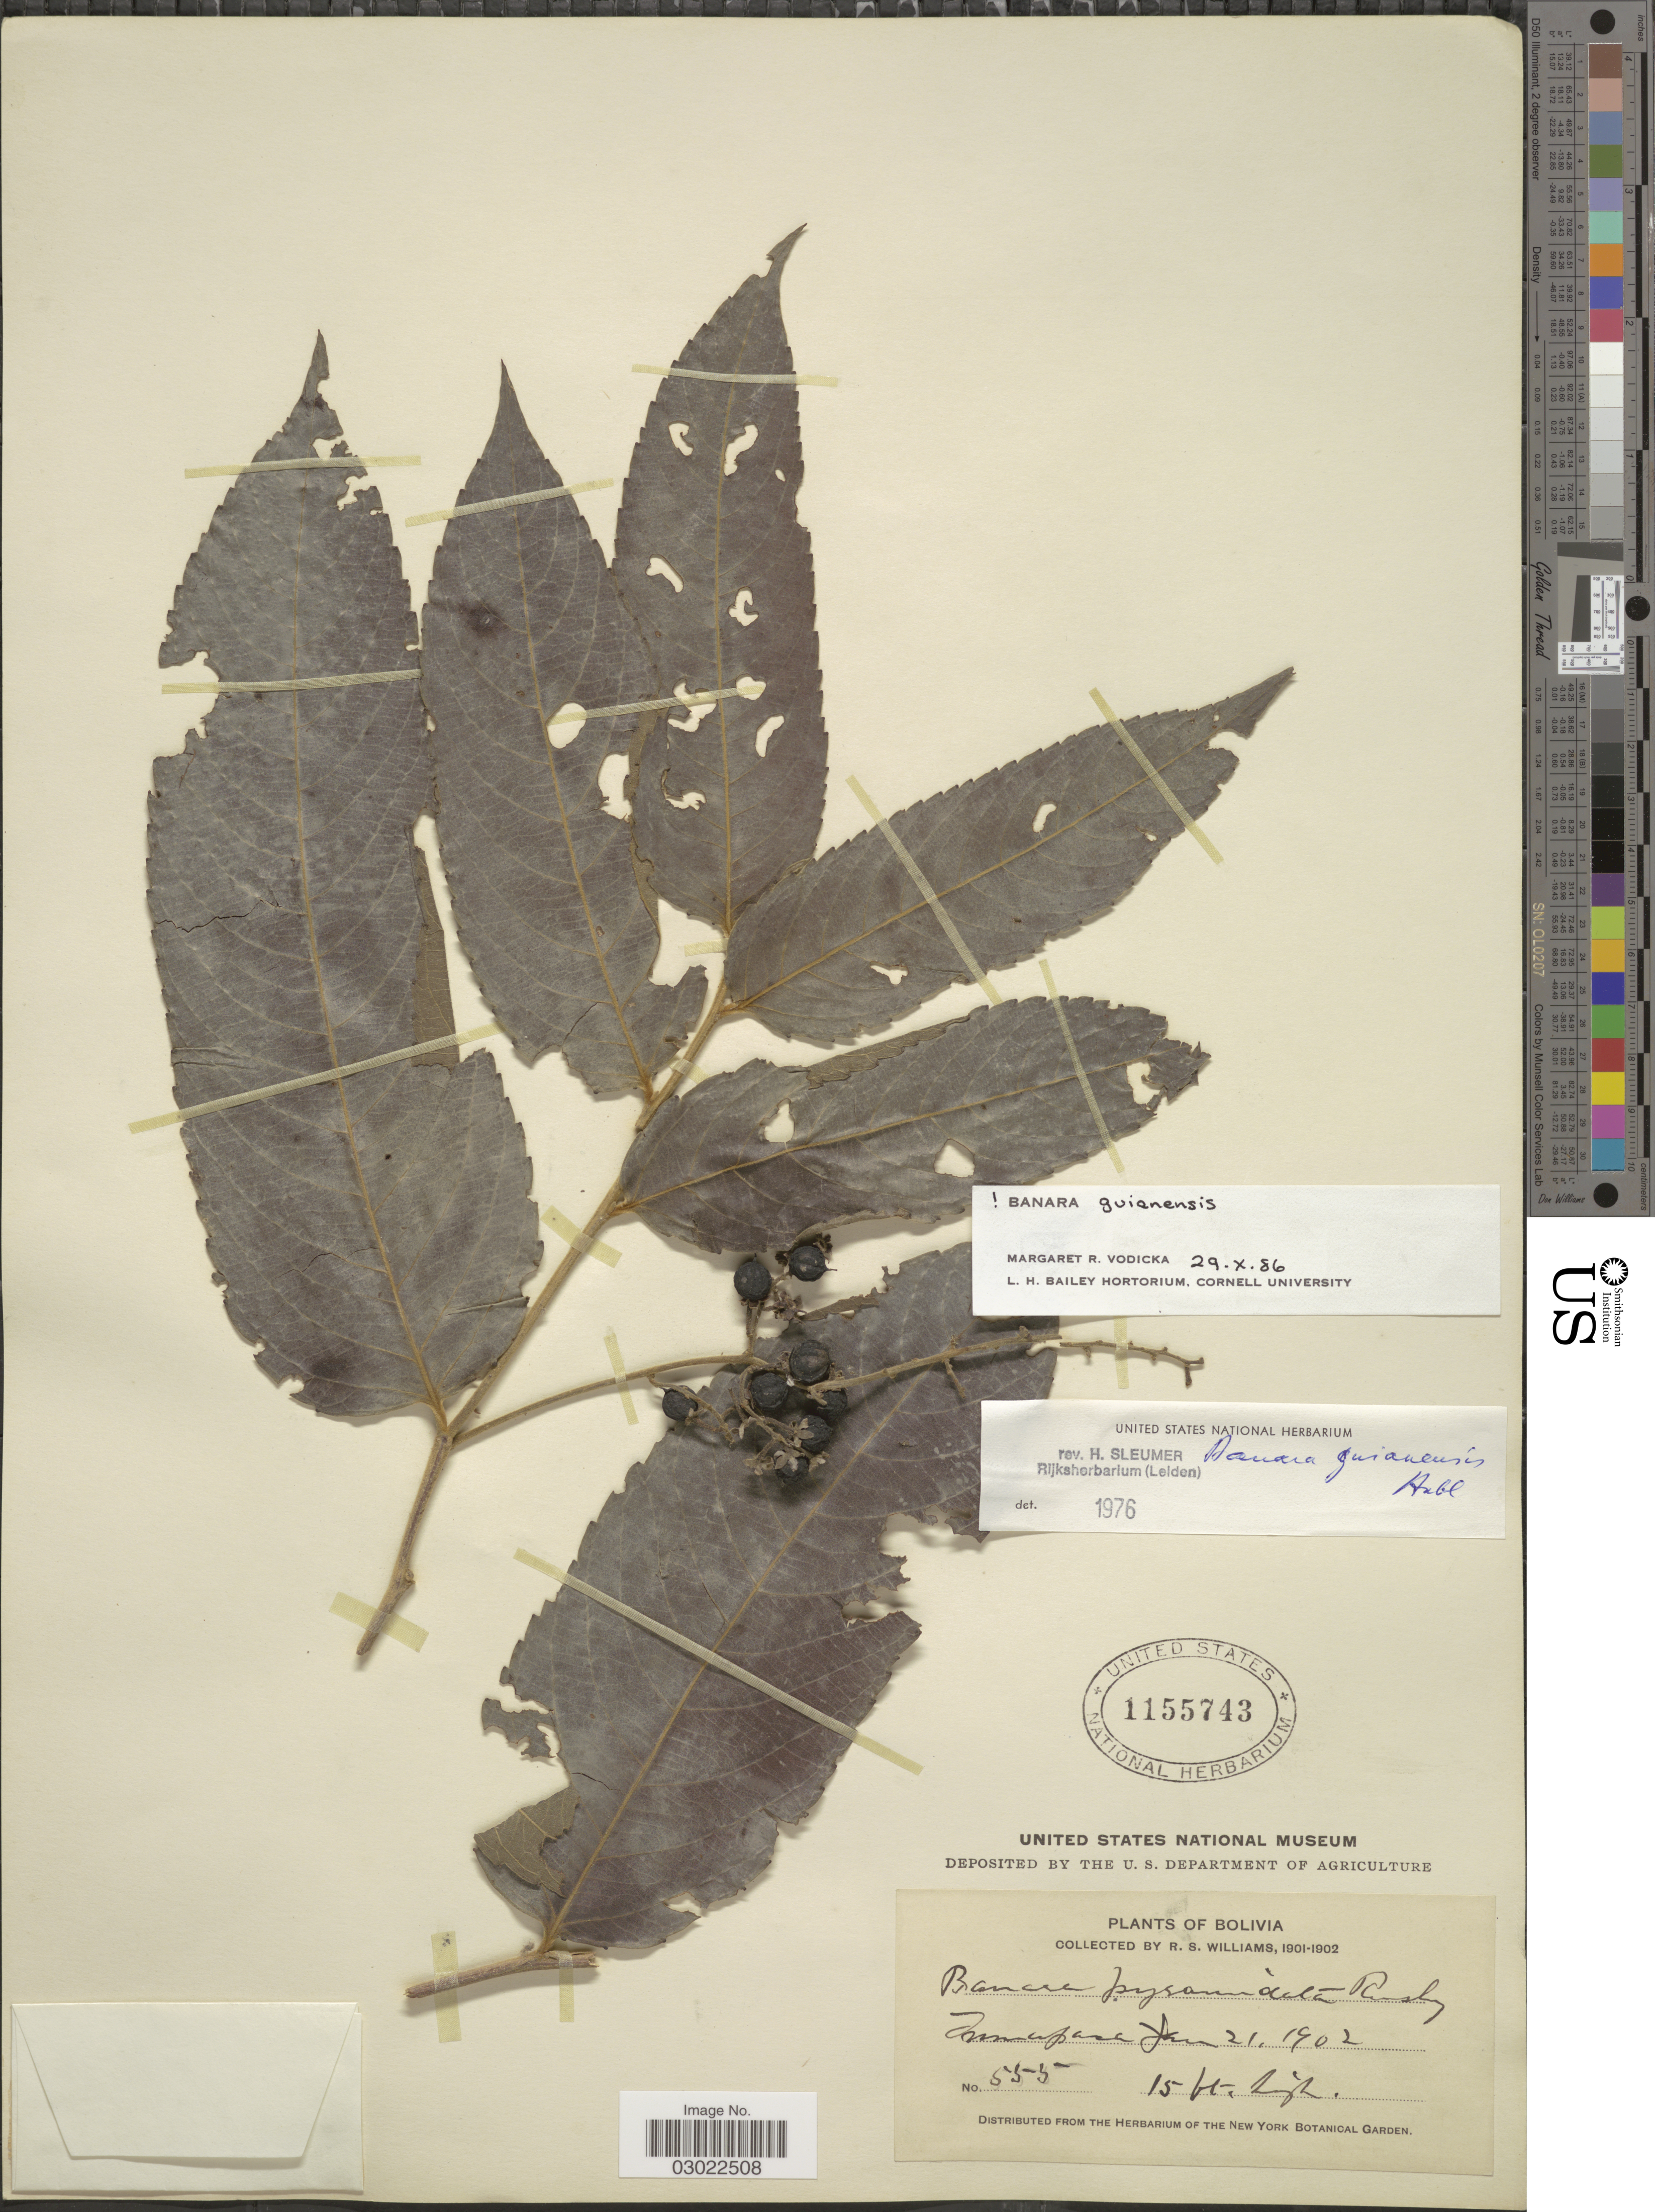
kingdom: Plantae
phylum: Tracheophyta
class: Magnoliopsida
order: Malpighiales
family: Salicaceae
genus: Banara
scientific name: Banara guianensis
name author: Aubl.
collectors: R. S. Williams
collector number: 555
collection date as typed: Jan. 21, 1902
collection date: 1902-01-21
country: Bolivia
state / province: La Paz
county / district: Iturralde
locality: Tumupasa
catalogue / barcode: US 1155743